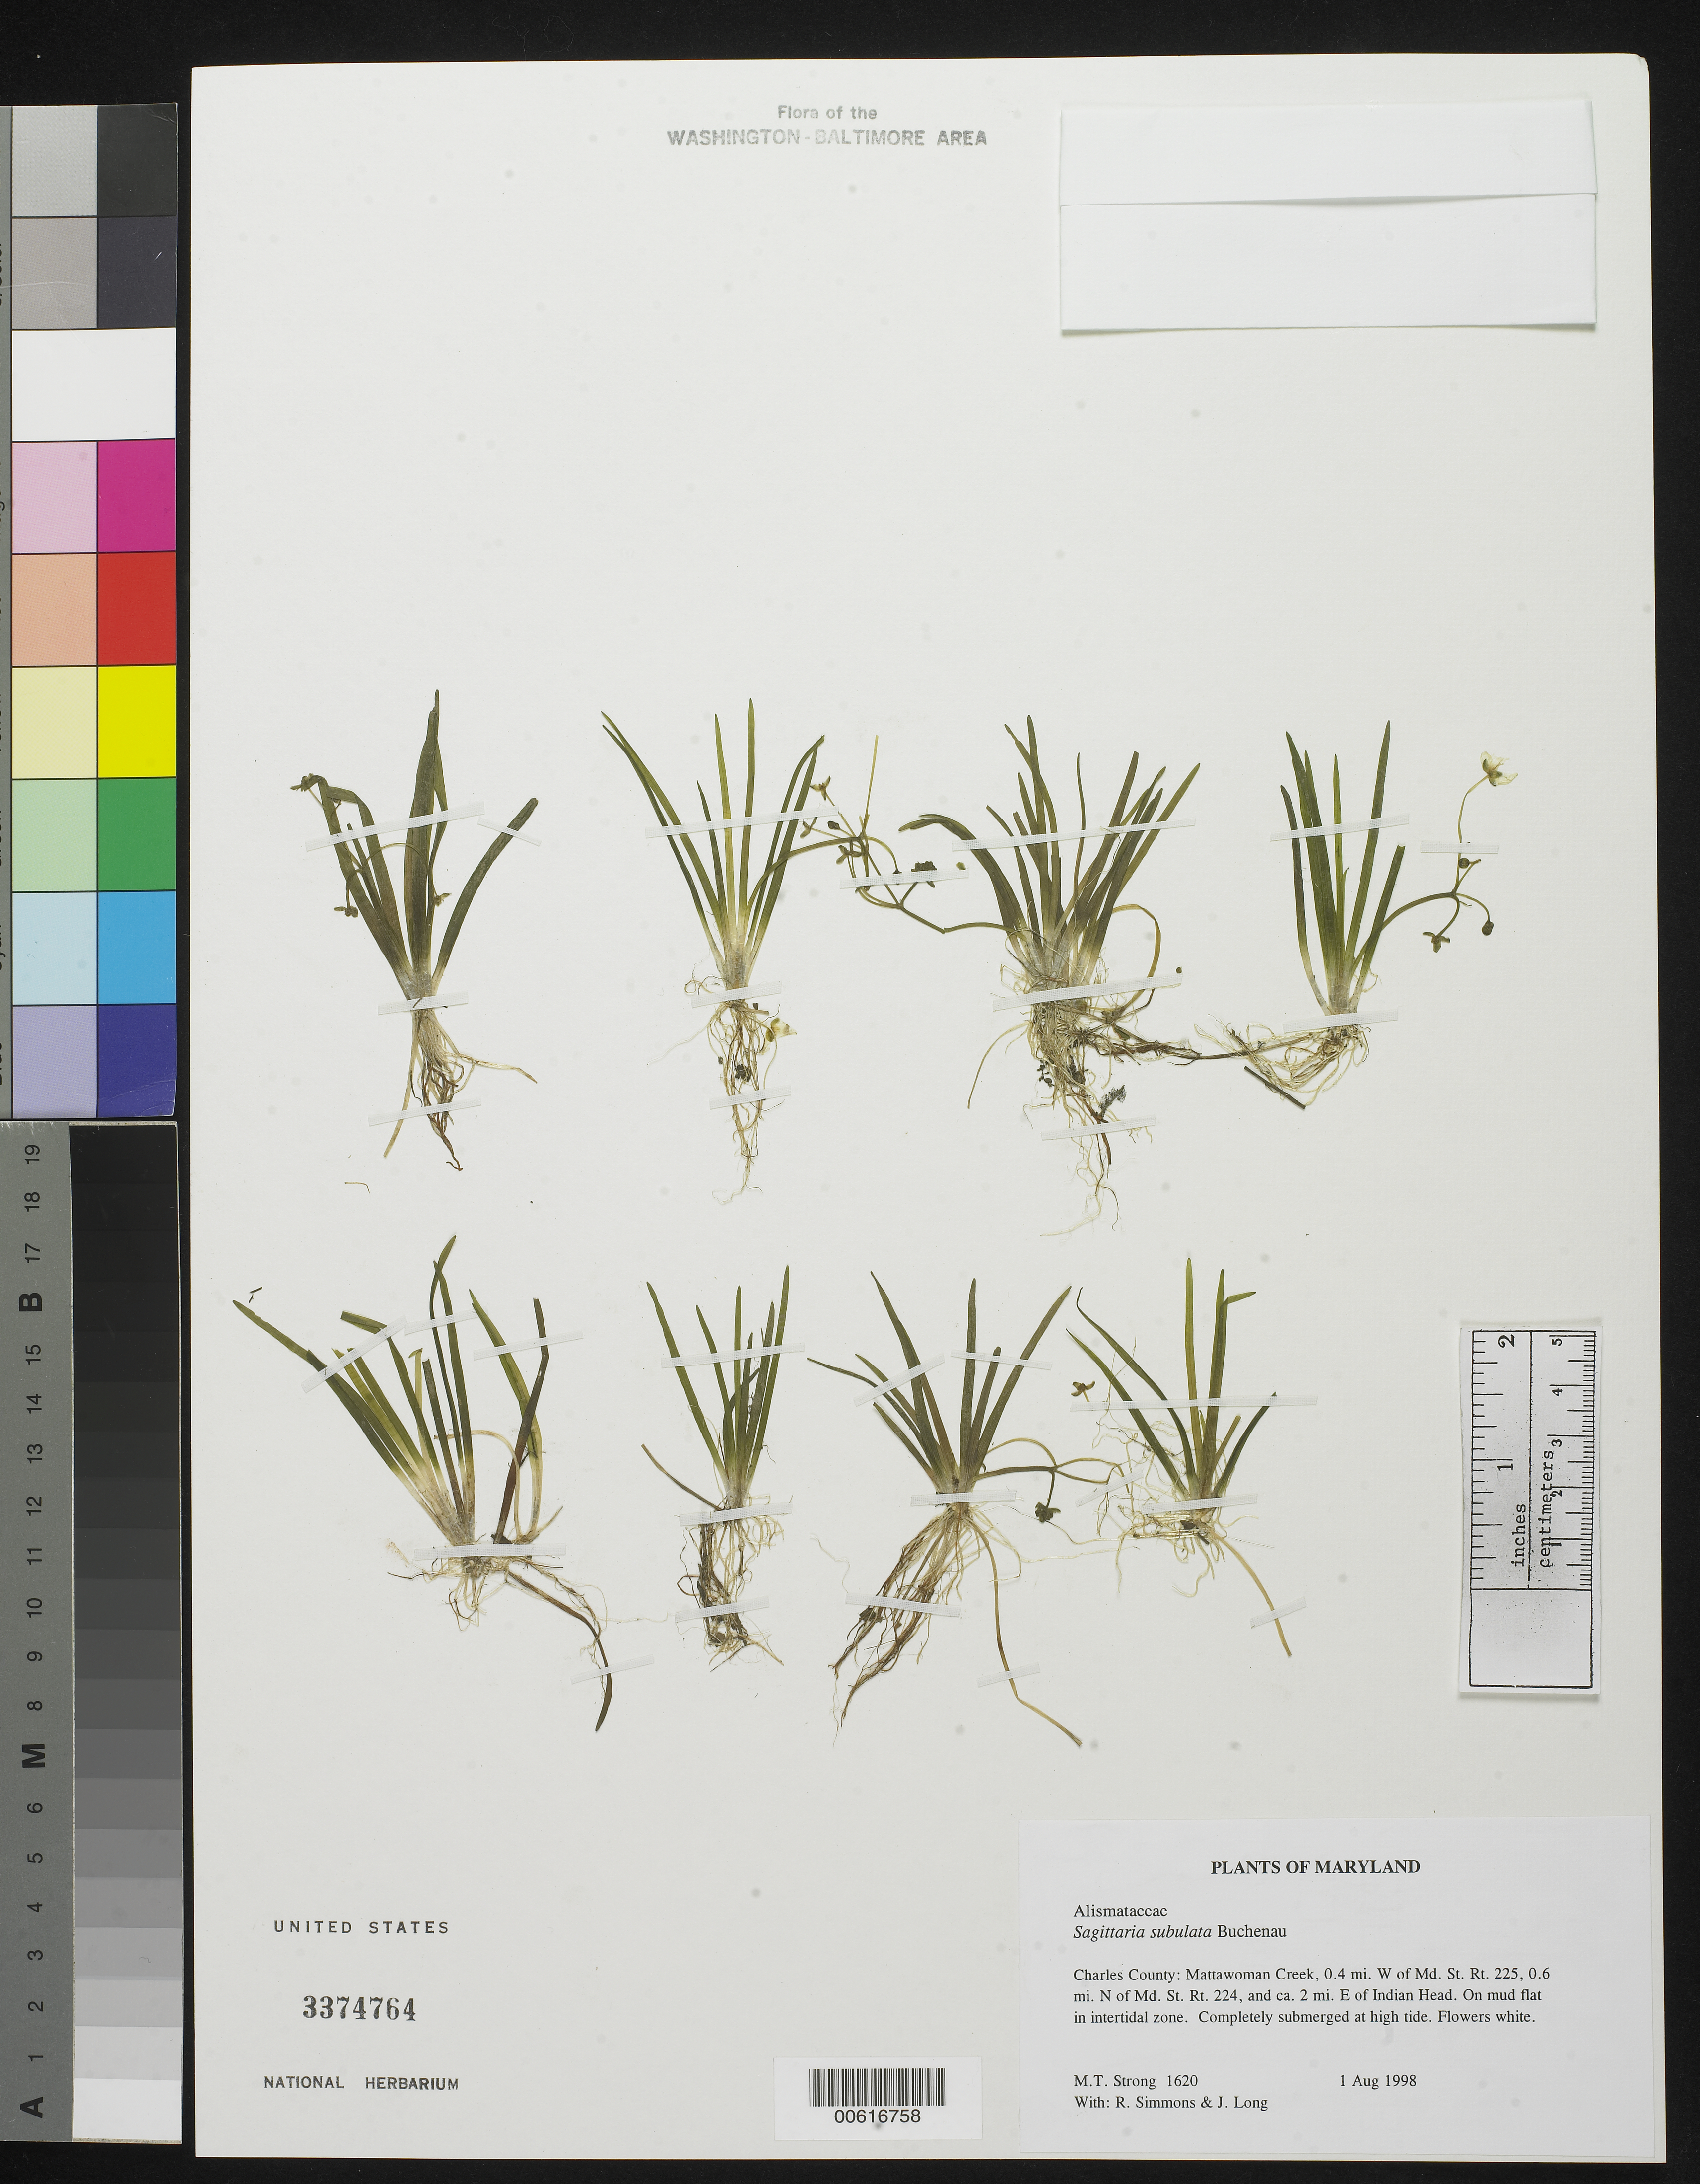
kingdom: Plantae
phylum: Tracheophyta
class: Liliopsida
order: Alismatales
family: Alismataceae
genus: Sagittaria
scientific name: Sagittaria subulata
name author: (L.) Buchenau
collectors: M. T. Strong, R. Simmons & J. Long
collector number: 1620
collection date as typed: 01 Aug 1998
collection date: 1998-08-01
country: United States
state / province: Maryland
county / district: Charles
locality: Mattawoman Creek, 0.4 mi. W of Md. St. Rt. 225, 0.6 mi. N of Md. St. Rt. 224, and ca. 2 mi. E of Indian Head.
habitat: On mud flat in intertidal zone. Completely submerged at high tide.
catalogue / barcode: US 3374764